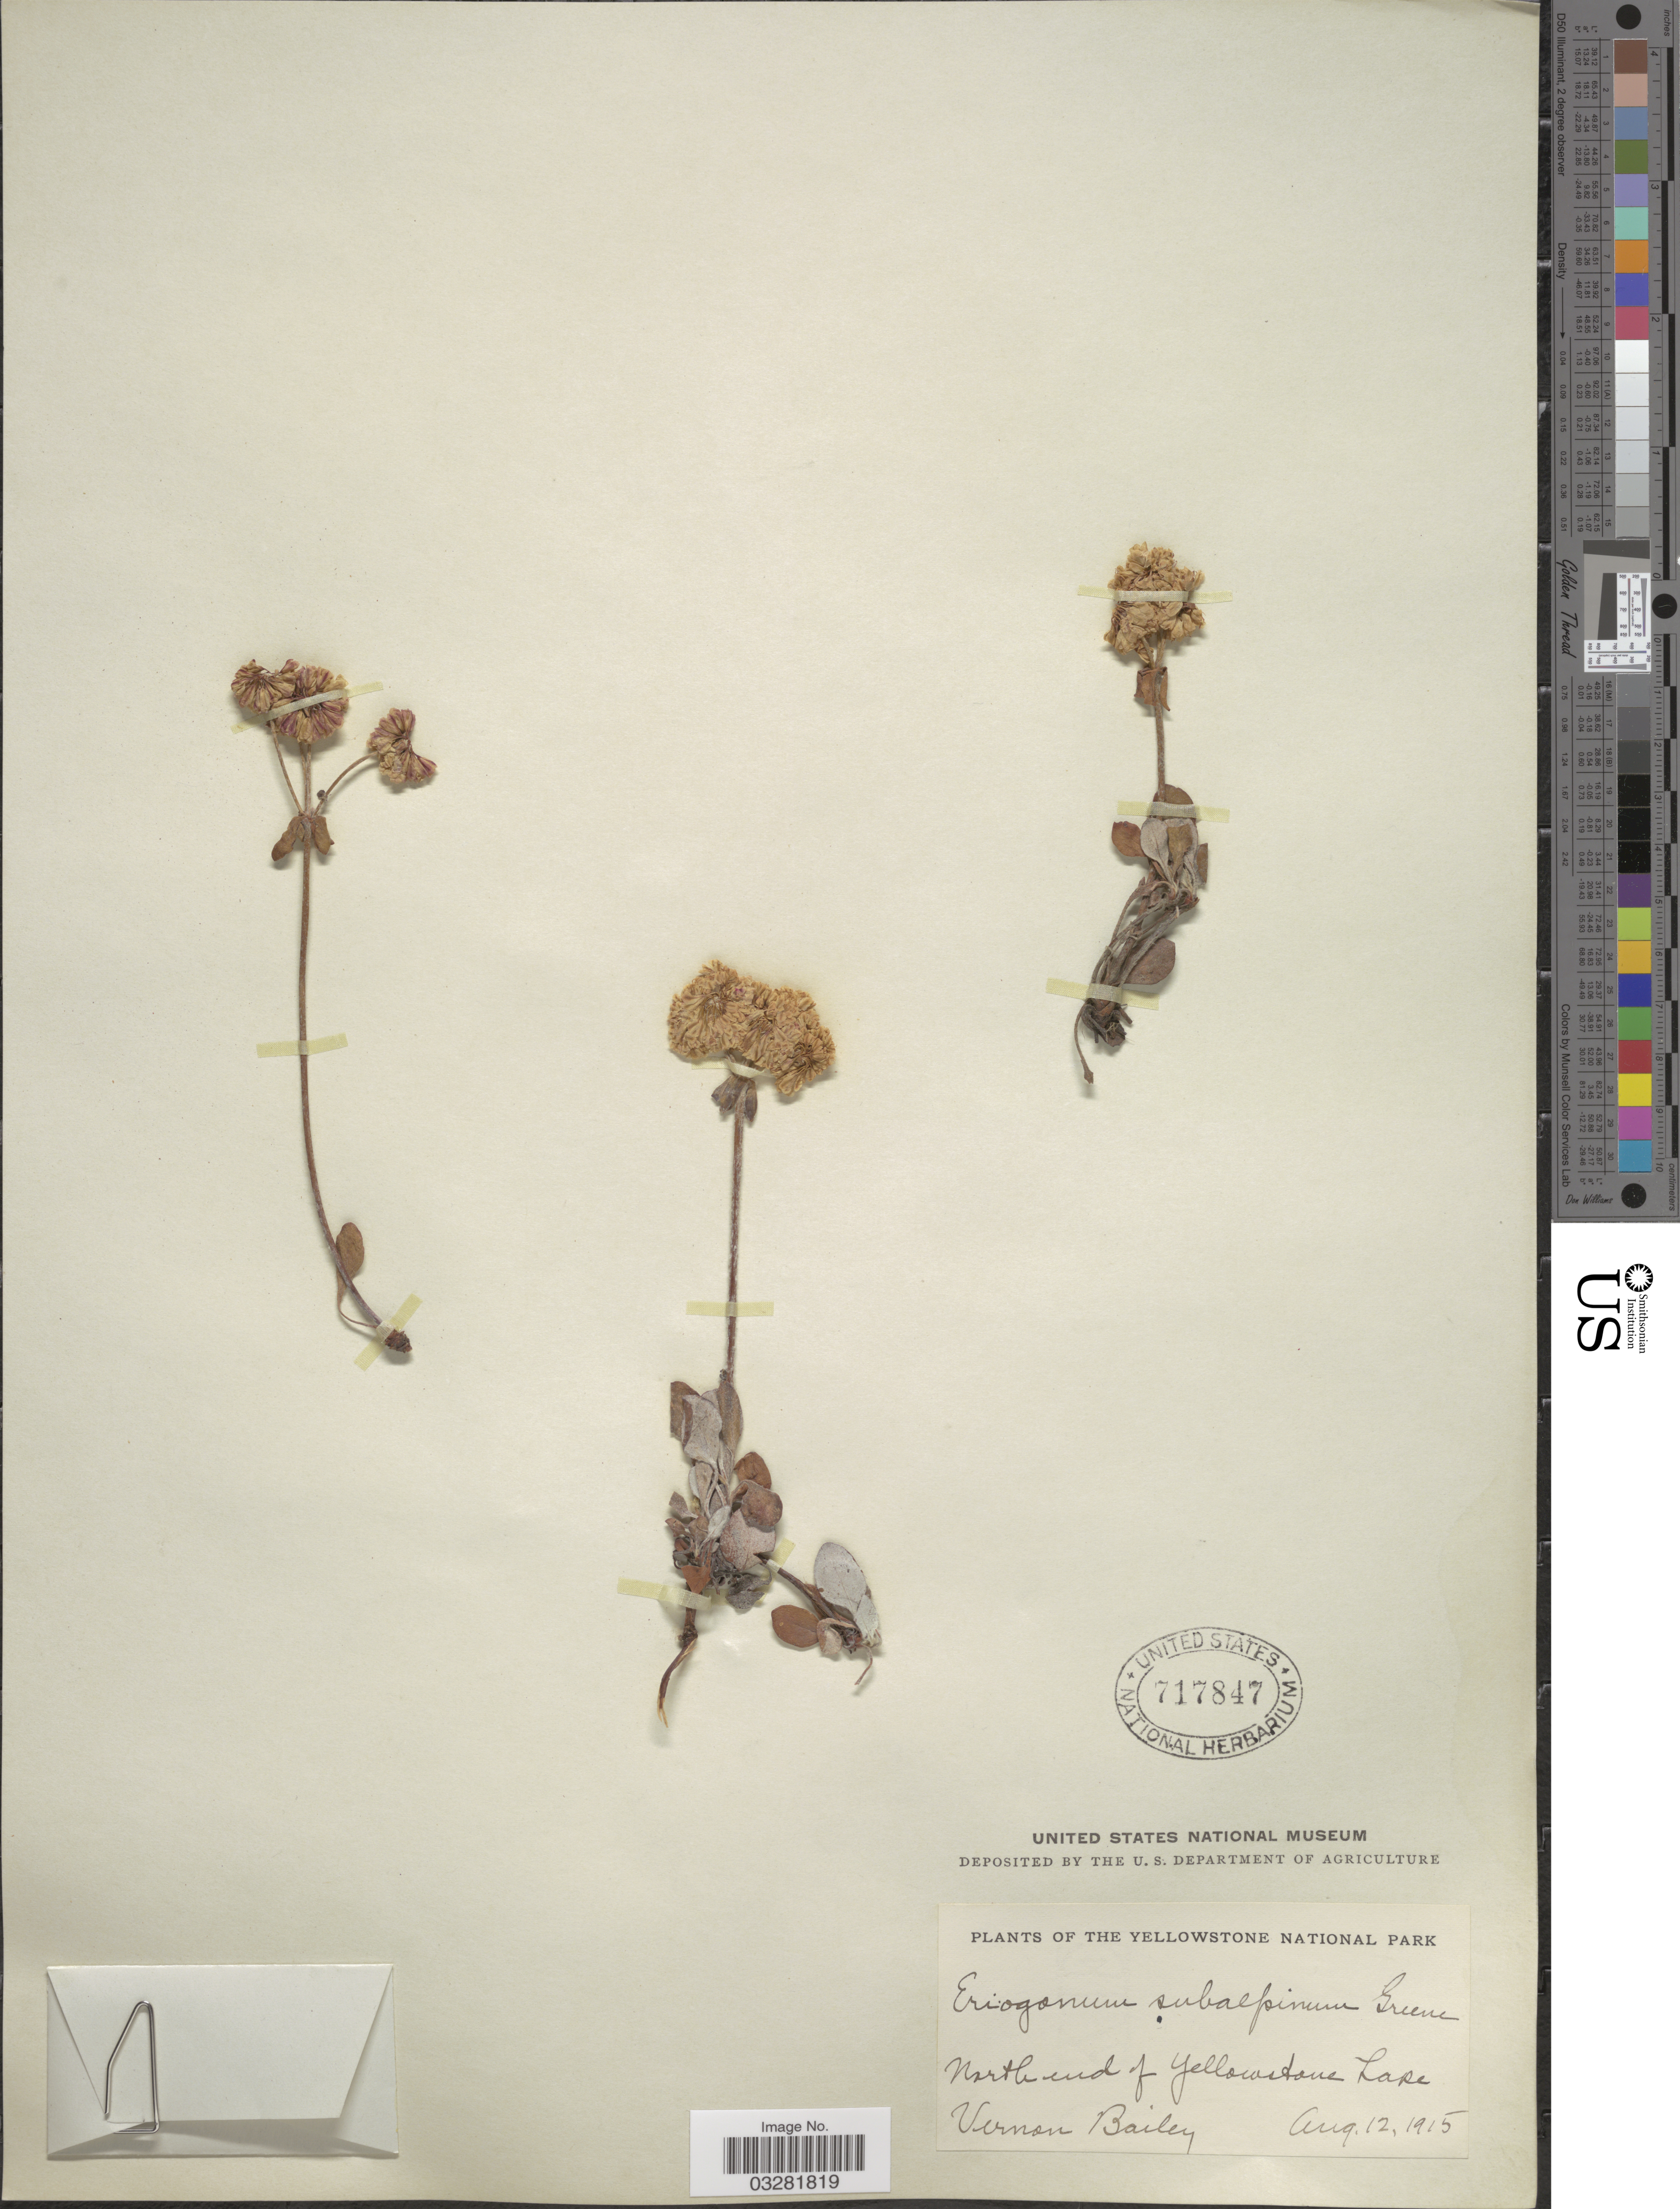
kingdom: Plantae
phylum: Tracheophyta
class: Magnoliopsida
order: Caryophyllales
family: Polygonaceae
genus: Eriogonum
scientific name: Eriogonum umbellatum var. subalpinum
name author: M.E. Jones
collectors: V. O. Bailey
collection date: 1915-08-12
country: United States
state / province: Wyoming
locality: The Yellowstone National Park. North end of Yellowstone Lake.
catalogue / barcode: US 717847